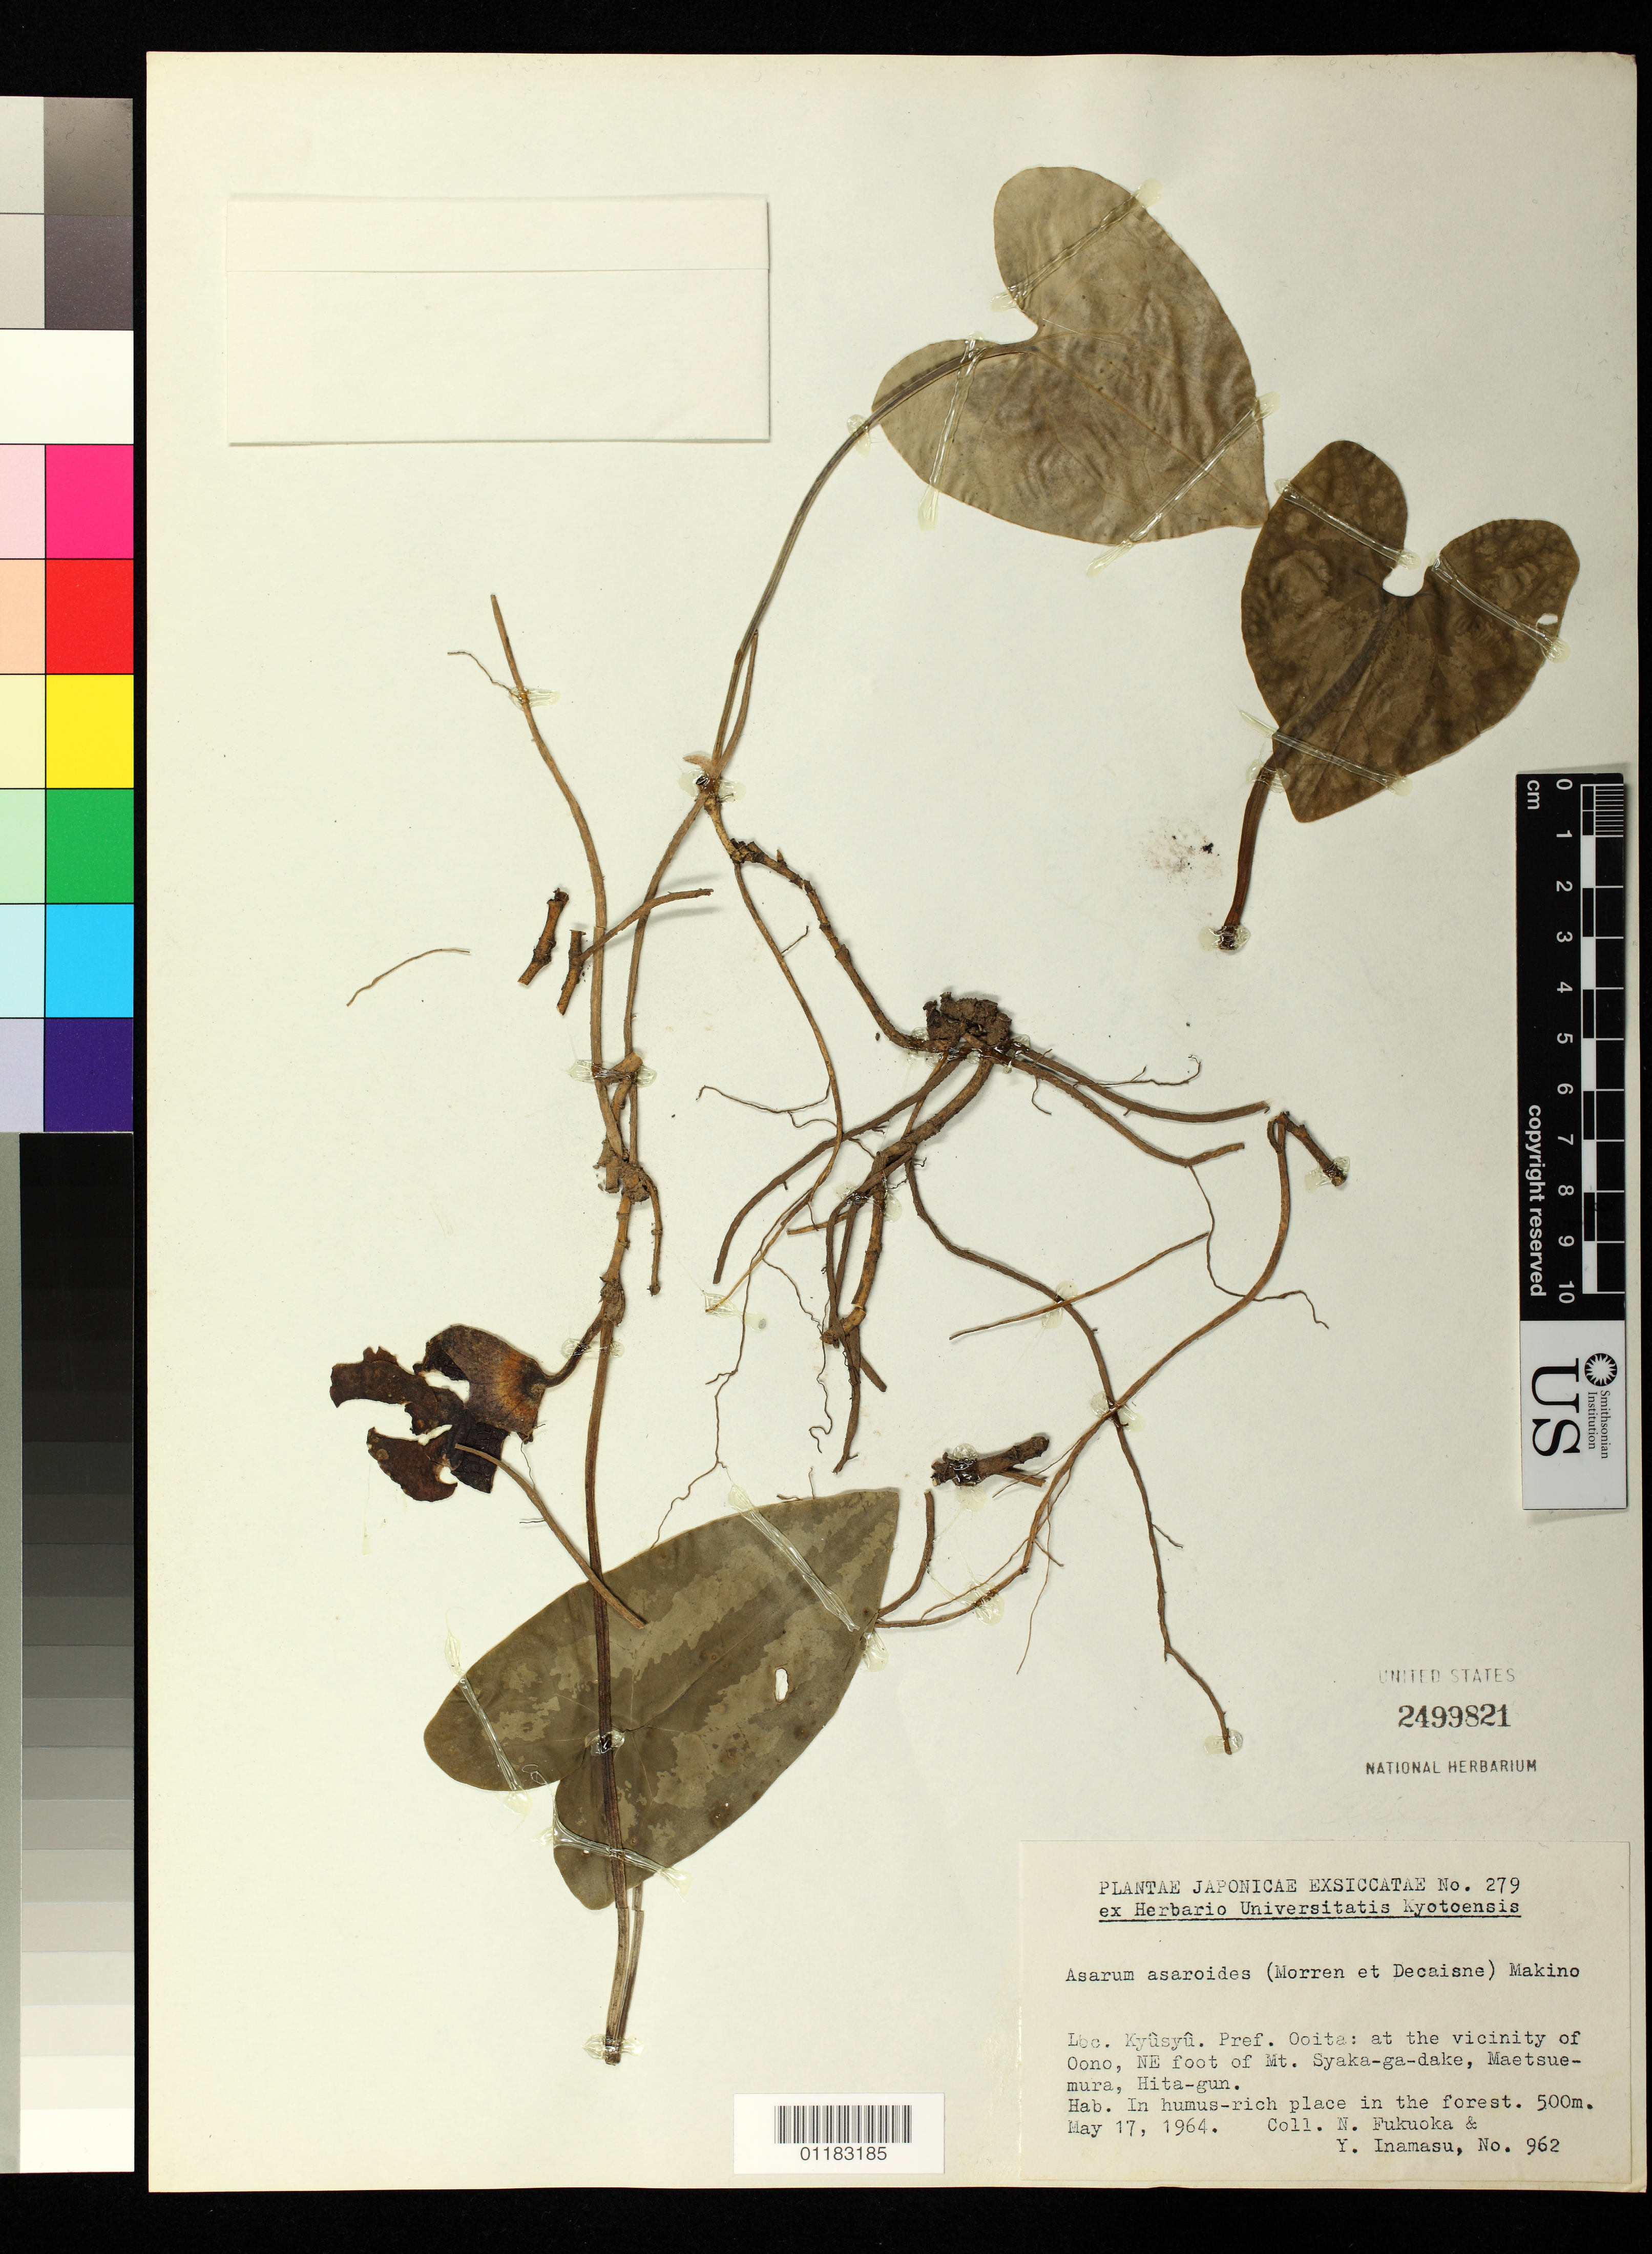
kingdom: Plantae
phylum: Tracheophyta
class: Magnoliopsida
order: Piperales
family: Aristolochiaceae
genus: Asarum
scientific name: Asarum asaroides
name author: (C. Morren & Decne.) Makino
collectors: N. Fukuoka & Y. Inamasu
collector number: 962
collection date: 1964-05-17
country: Japan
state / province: Oita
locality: Kyusyu. Pref. Ooite; at the vicinity of Oono, NE foot of Mt Syaka-ga-dake, Maetsuemura, Jita-gun.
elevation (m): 500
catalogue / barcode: US 2499821